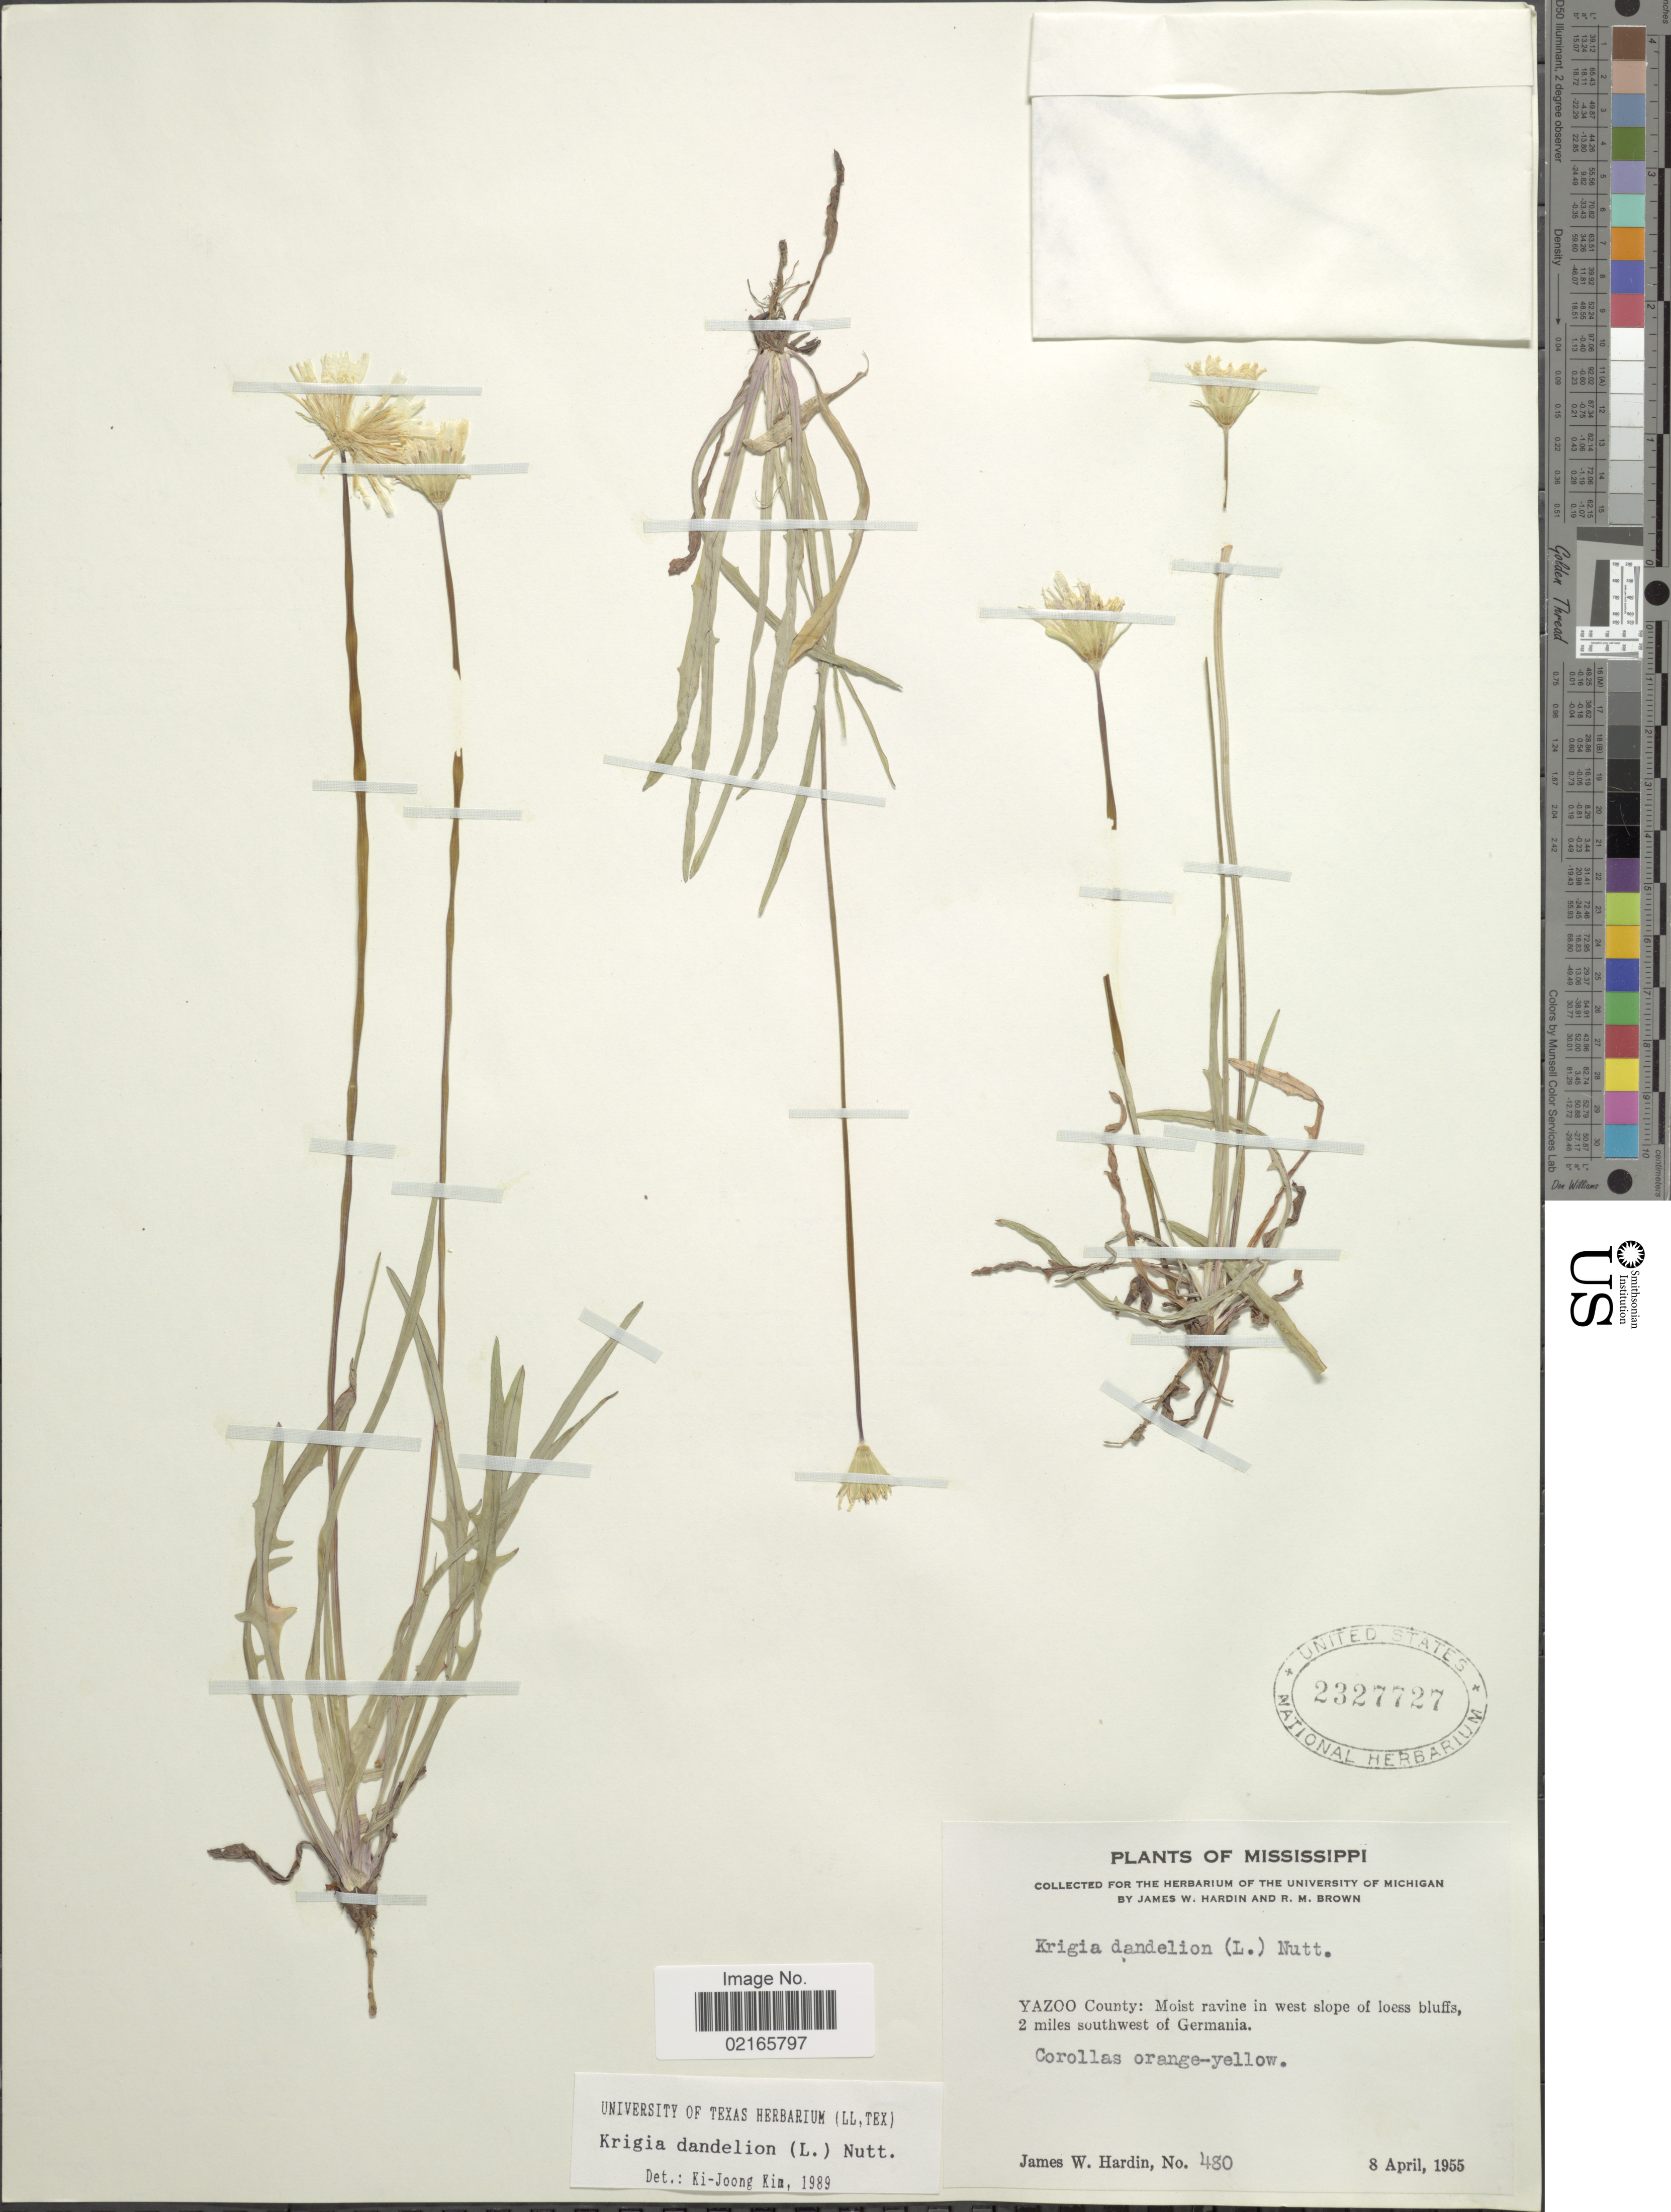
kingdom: Plantae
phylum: Tracheophyta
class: Magnoliopsida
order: Asterales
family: Asteraceae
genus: Krigia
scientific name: Krigia dandelion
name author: (L.) Nutt.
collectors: J. W. Hardin & R. M. Brown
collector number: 480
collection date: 1955-04-08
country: United States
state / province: Mississippi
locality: Yazoo County: moist ravine in west slope of loess bluffs, 2 miles southwest of Germania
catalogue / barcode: US 2327727